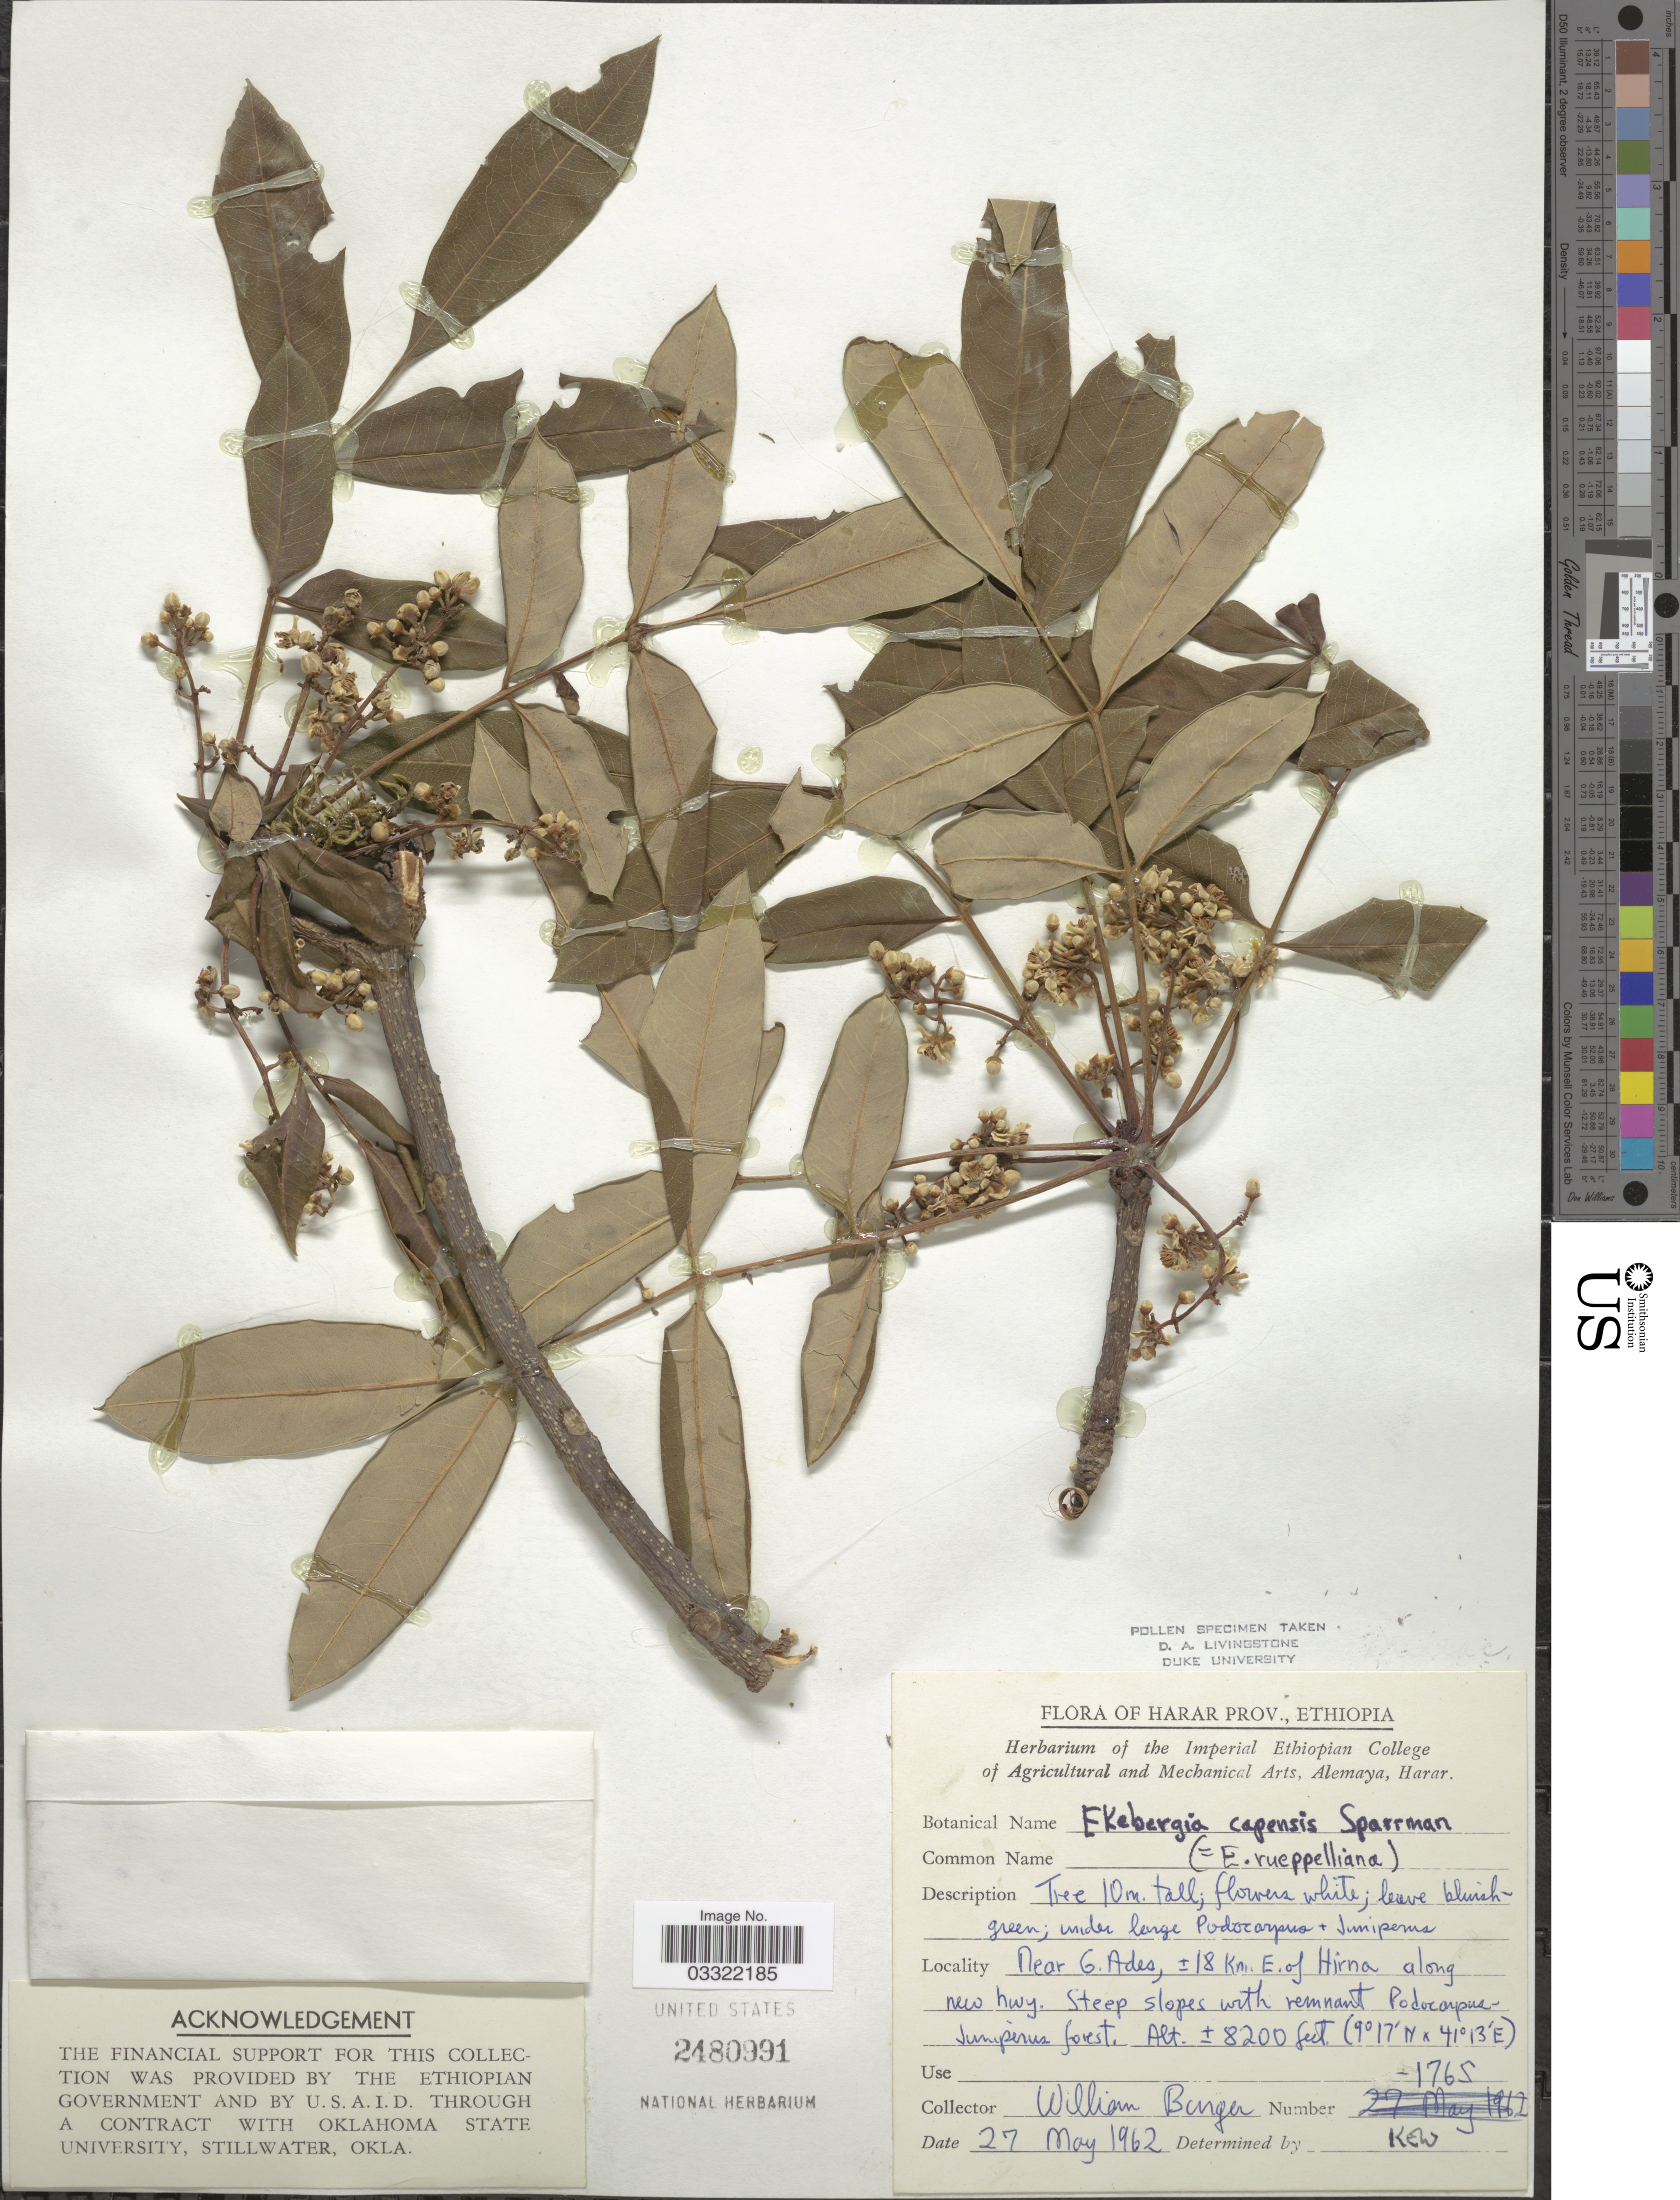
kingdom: Plantae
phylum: Tracheophyta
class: Magnoliopsida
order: Sapindales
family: Meliaceae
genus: Ekebergia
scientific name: Ekebergia capensis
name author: Sparrm.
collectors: W. Burger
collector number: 1765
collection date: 1962-05-27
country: Ethiopia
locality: Harar Prov. near G. Ades, ± 18 Km. E. of Hirna along new hwy. Steep slopes with remnant Podocorpus-Juniperus forest.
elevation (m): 2499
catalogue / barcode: US 2480991